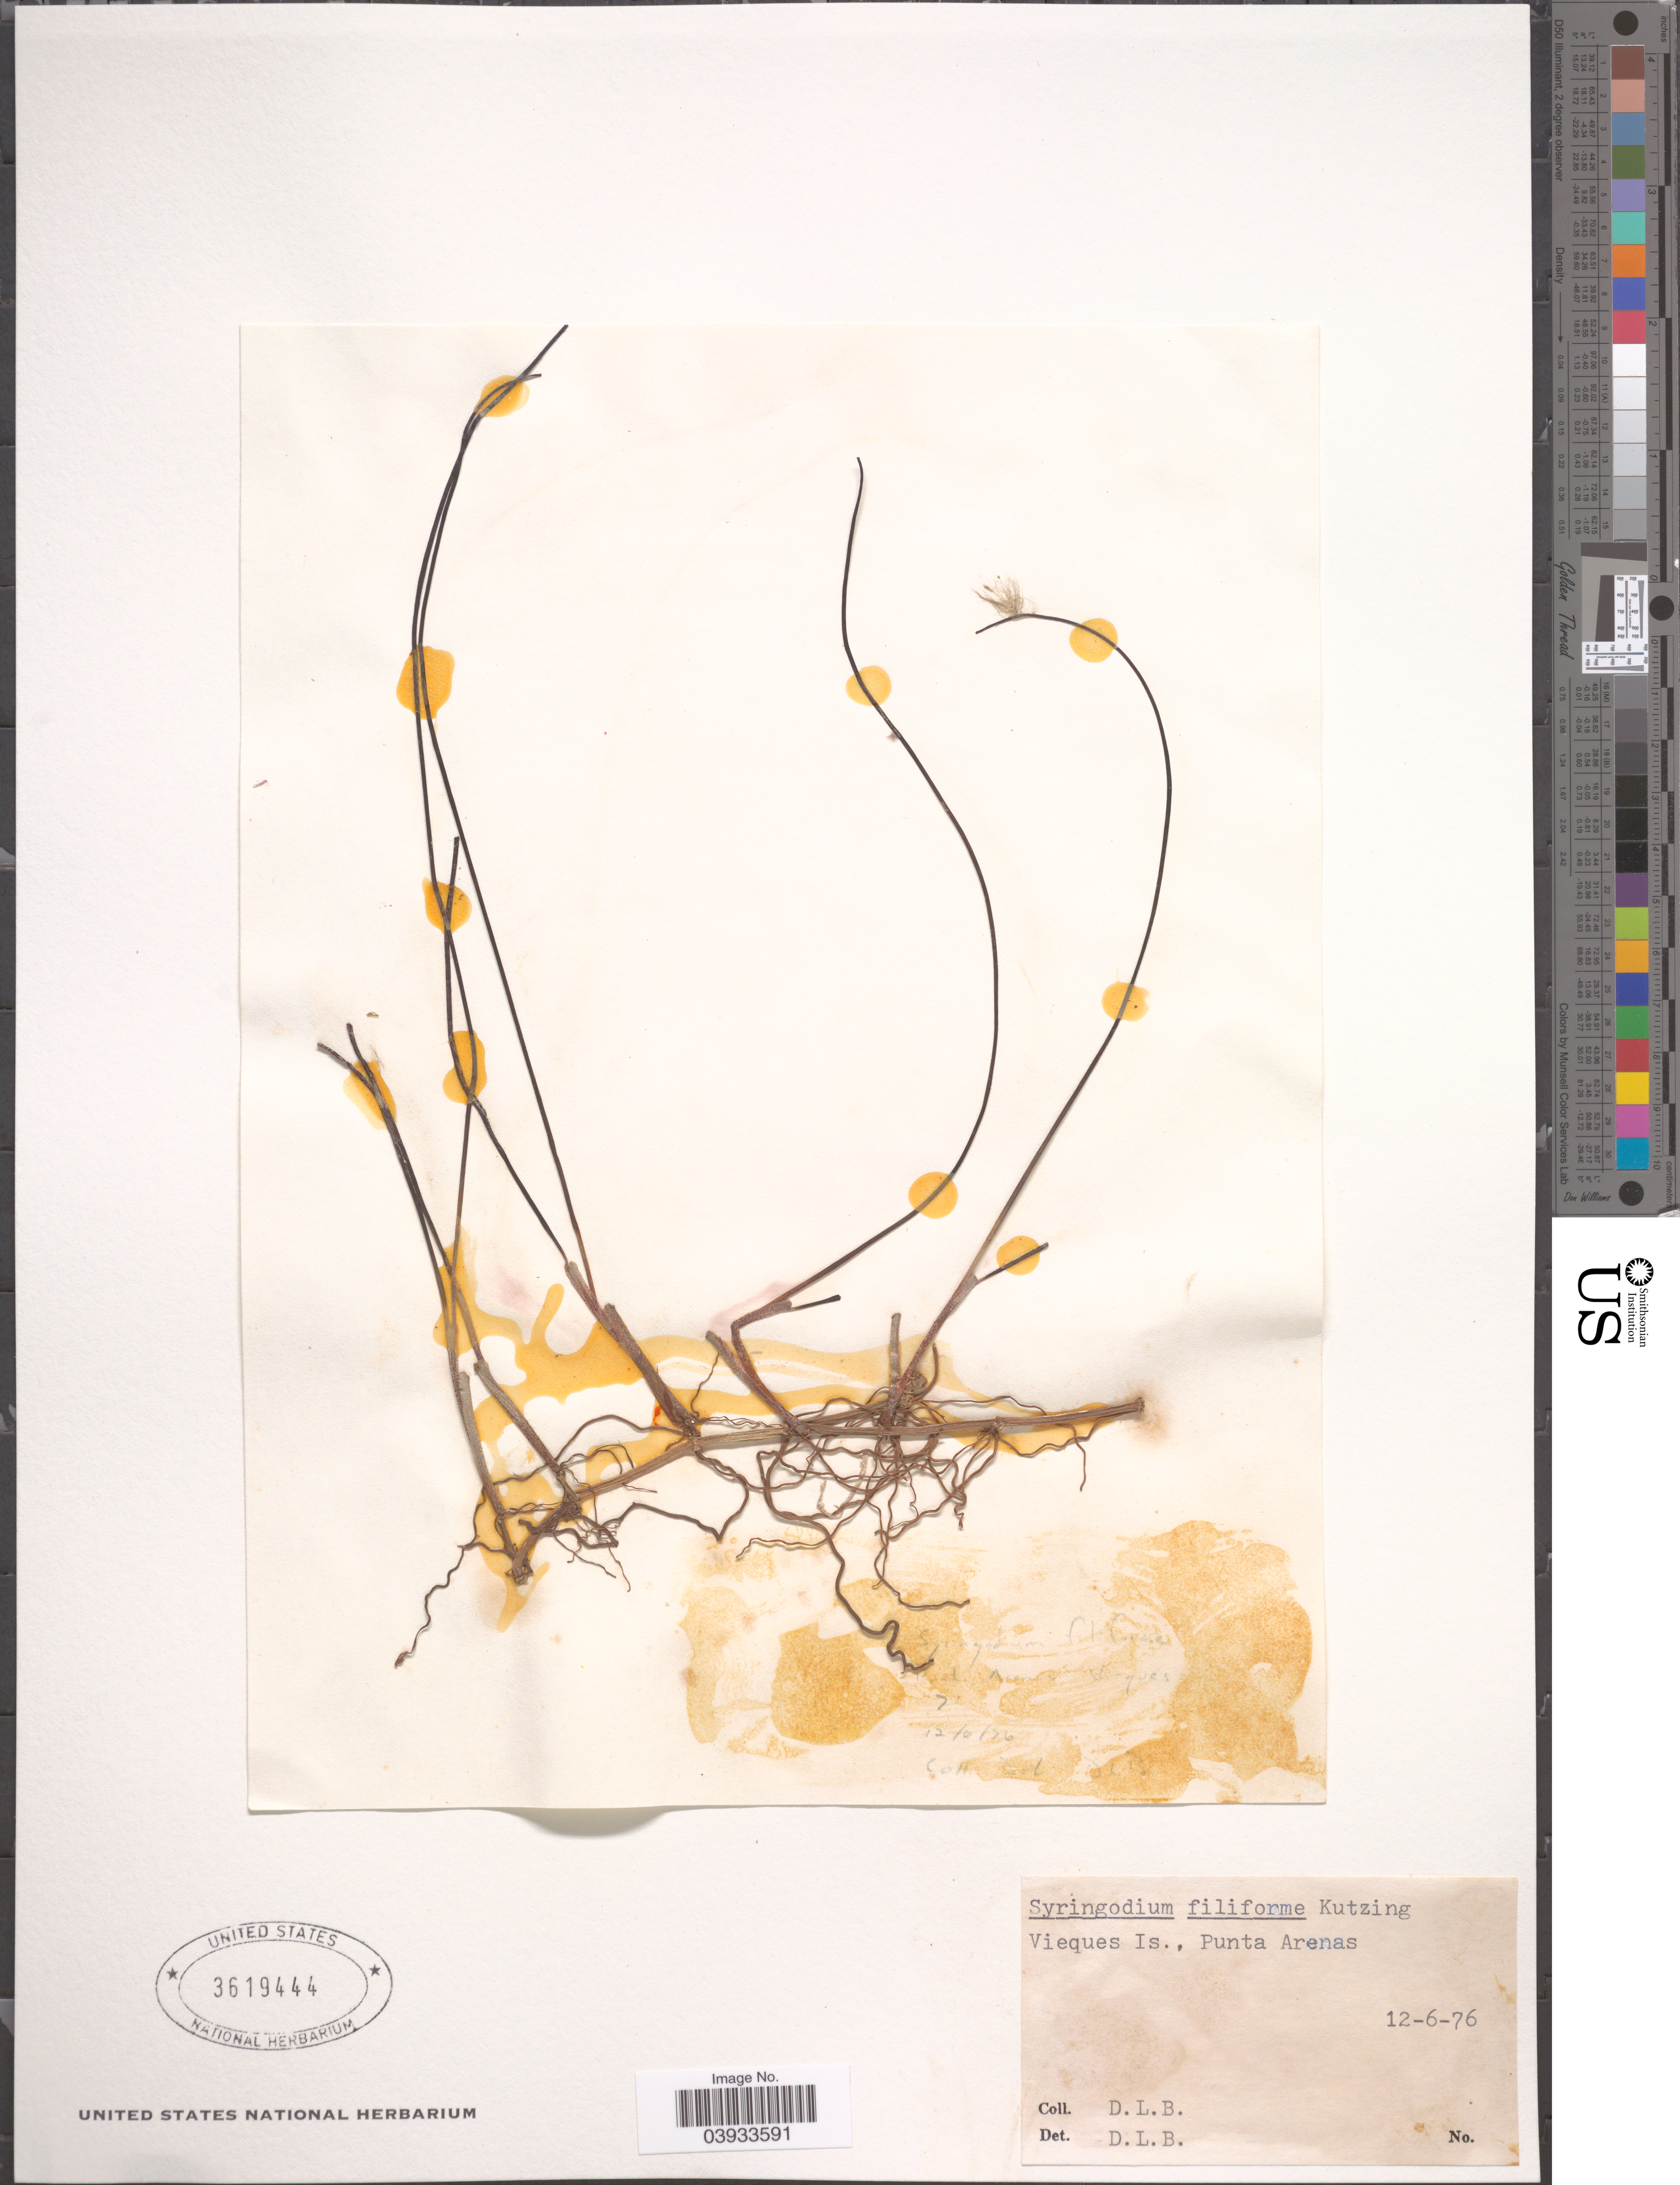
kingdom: Plantae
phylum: Tracheophyta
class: Liliopsida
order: Alismatales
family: Cymodoceaceae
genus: Syringodium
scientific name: Syringodium filiforme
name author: Kütz.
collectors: D. L. B.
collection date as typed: Transcribed d/m/y: 6/12/76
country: Puerto Rico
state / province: Vieques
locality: Vieques Is., Punta Arenas.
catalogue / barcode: US 3619444